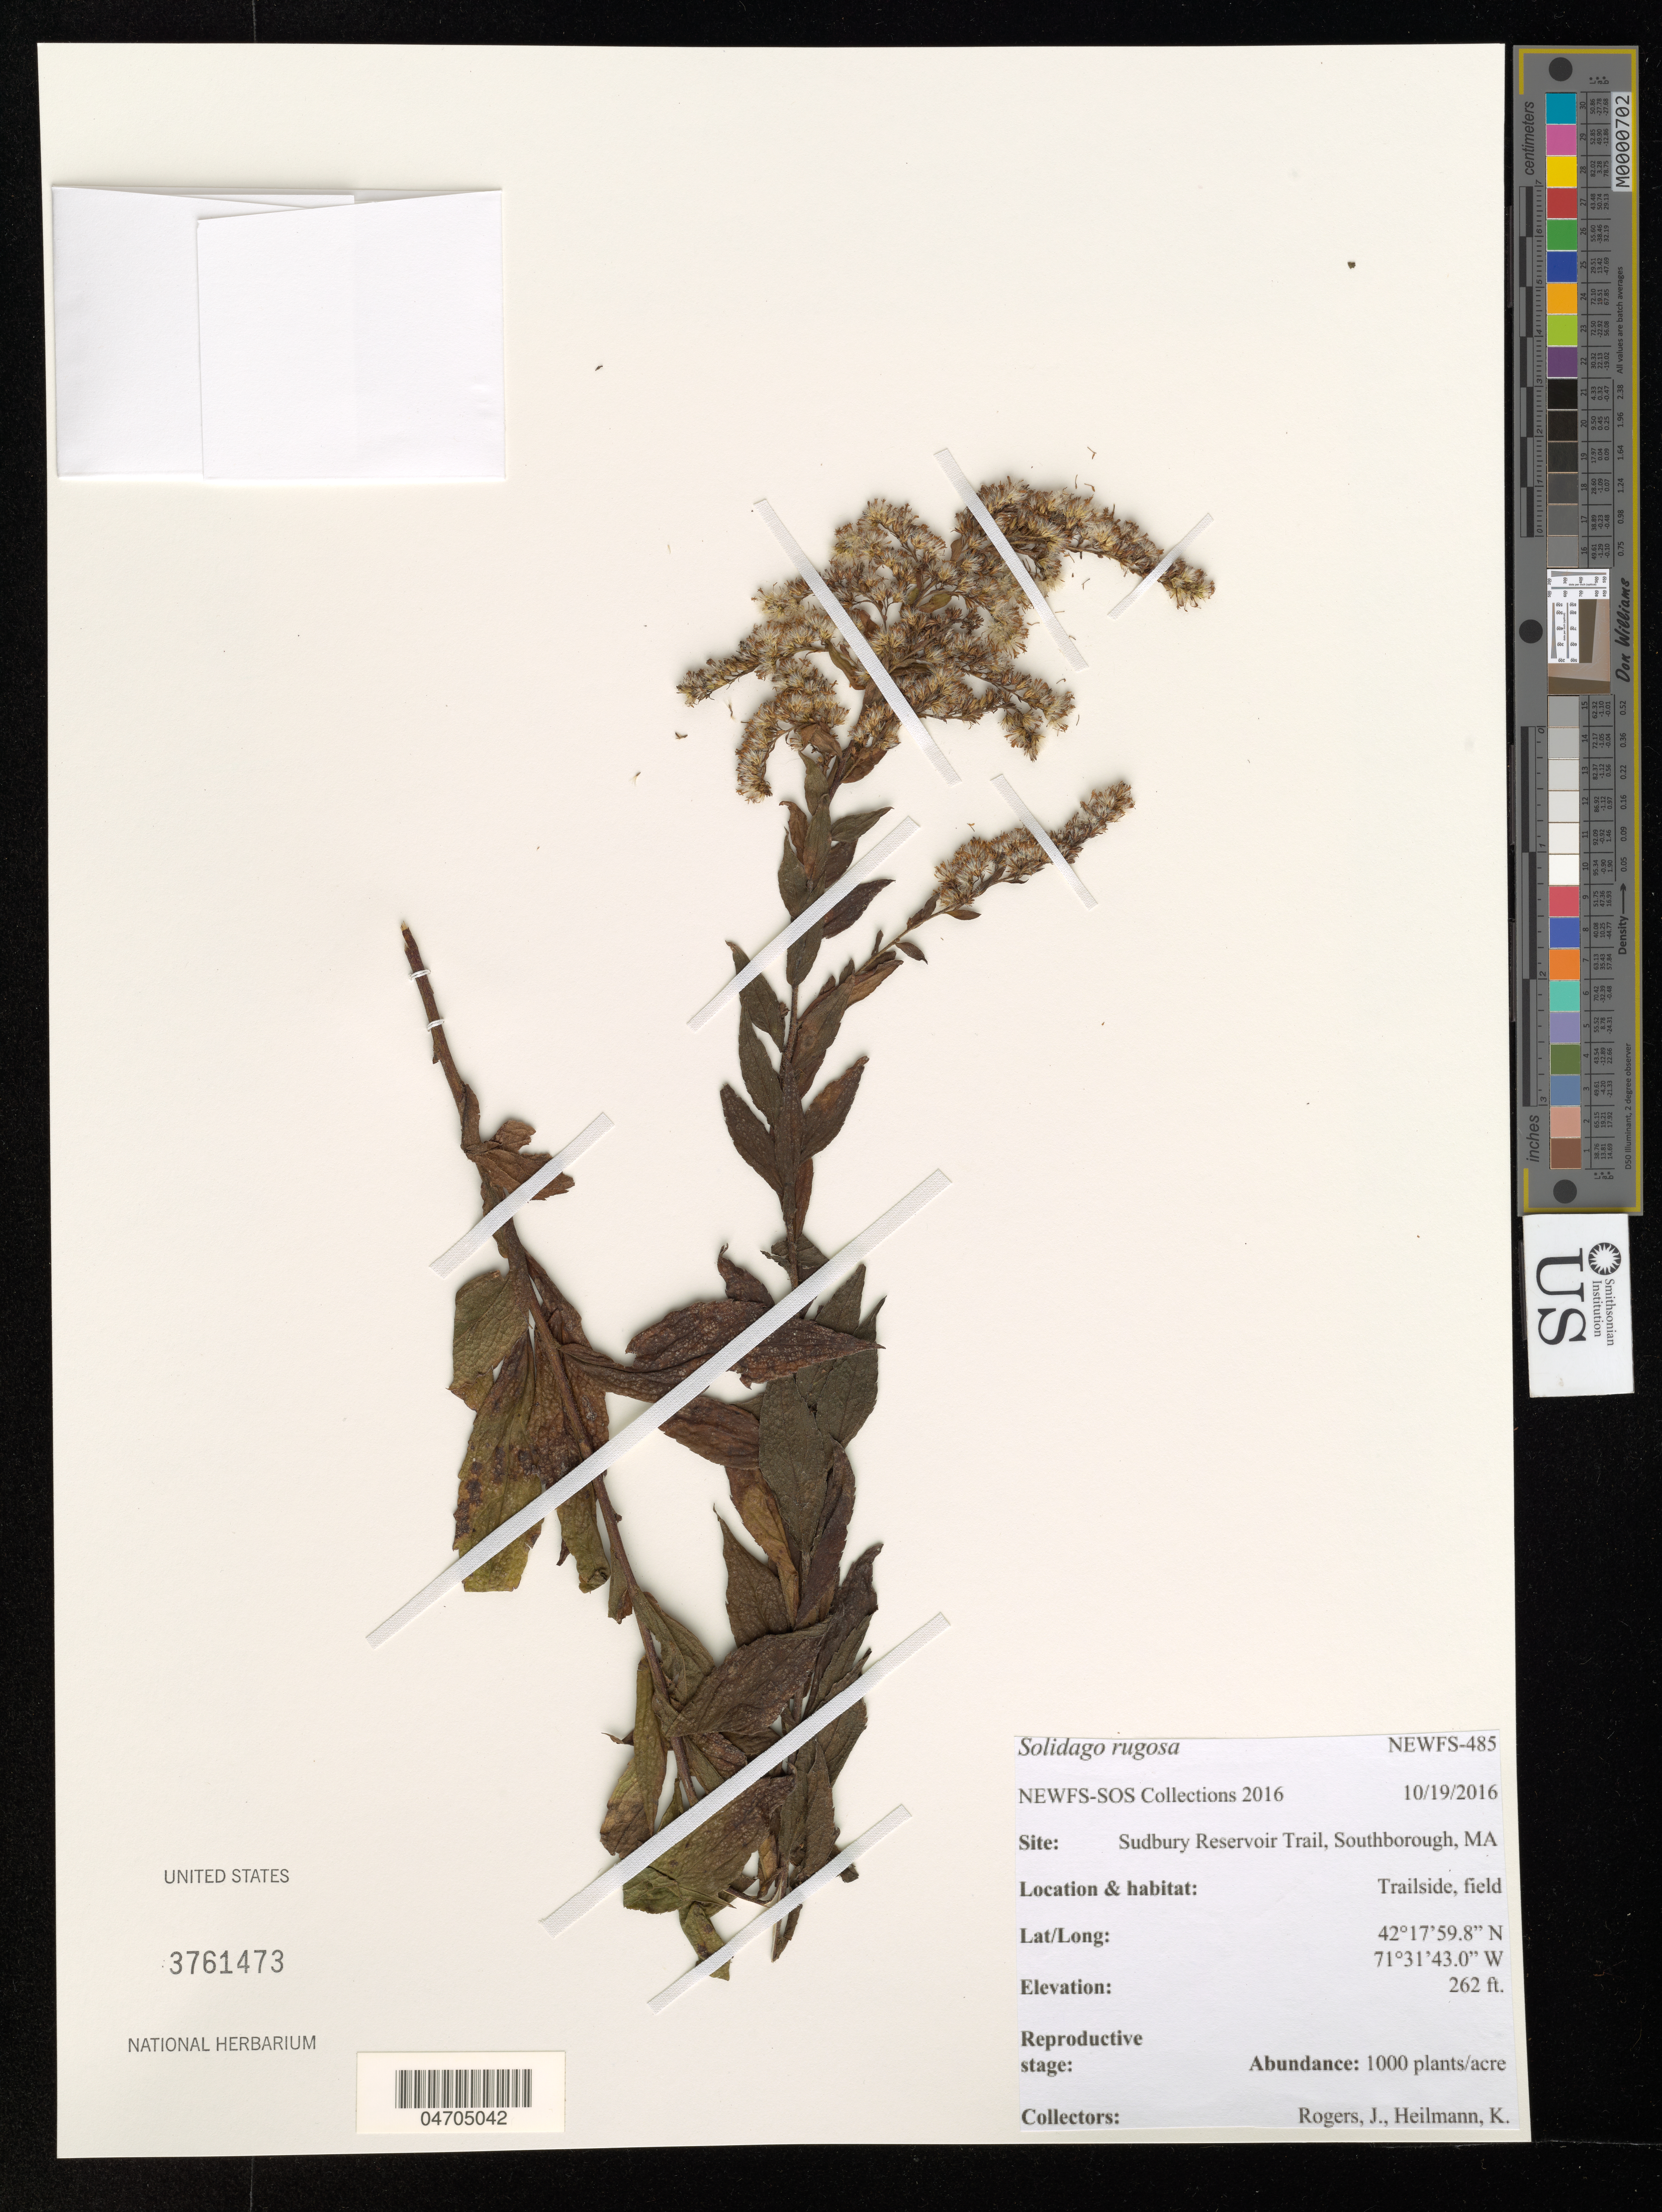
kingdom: Plantae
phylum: Tracheophyta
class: Magnoliopsida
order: Asterales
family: Asteraceae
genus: Solidago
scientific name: Solidago rugosa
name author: Mill.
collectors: J. Rogers & K. Heilmann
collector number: NEWFS-485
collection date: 2016-10-19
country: United States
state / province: Massachusetts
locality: Sudbury Reservoir Trail, Southborough.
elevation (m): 80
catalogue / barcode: US 3761473